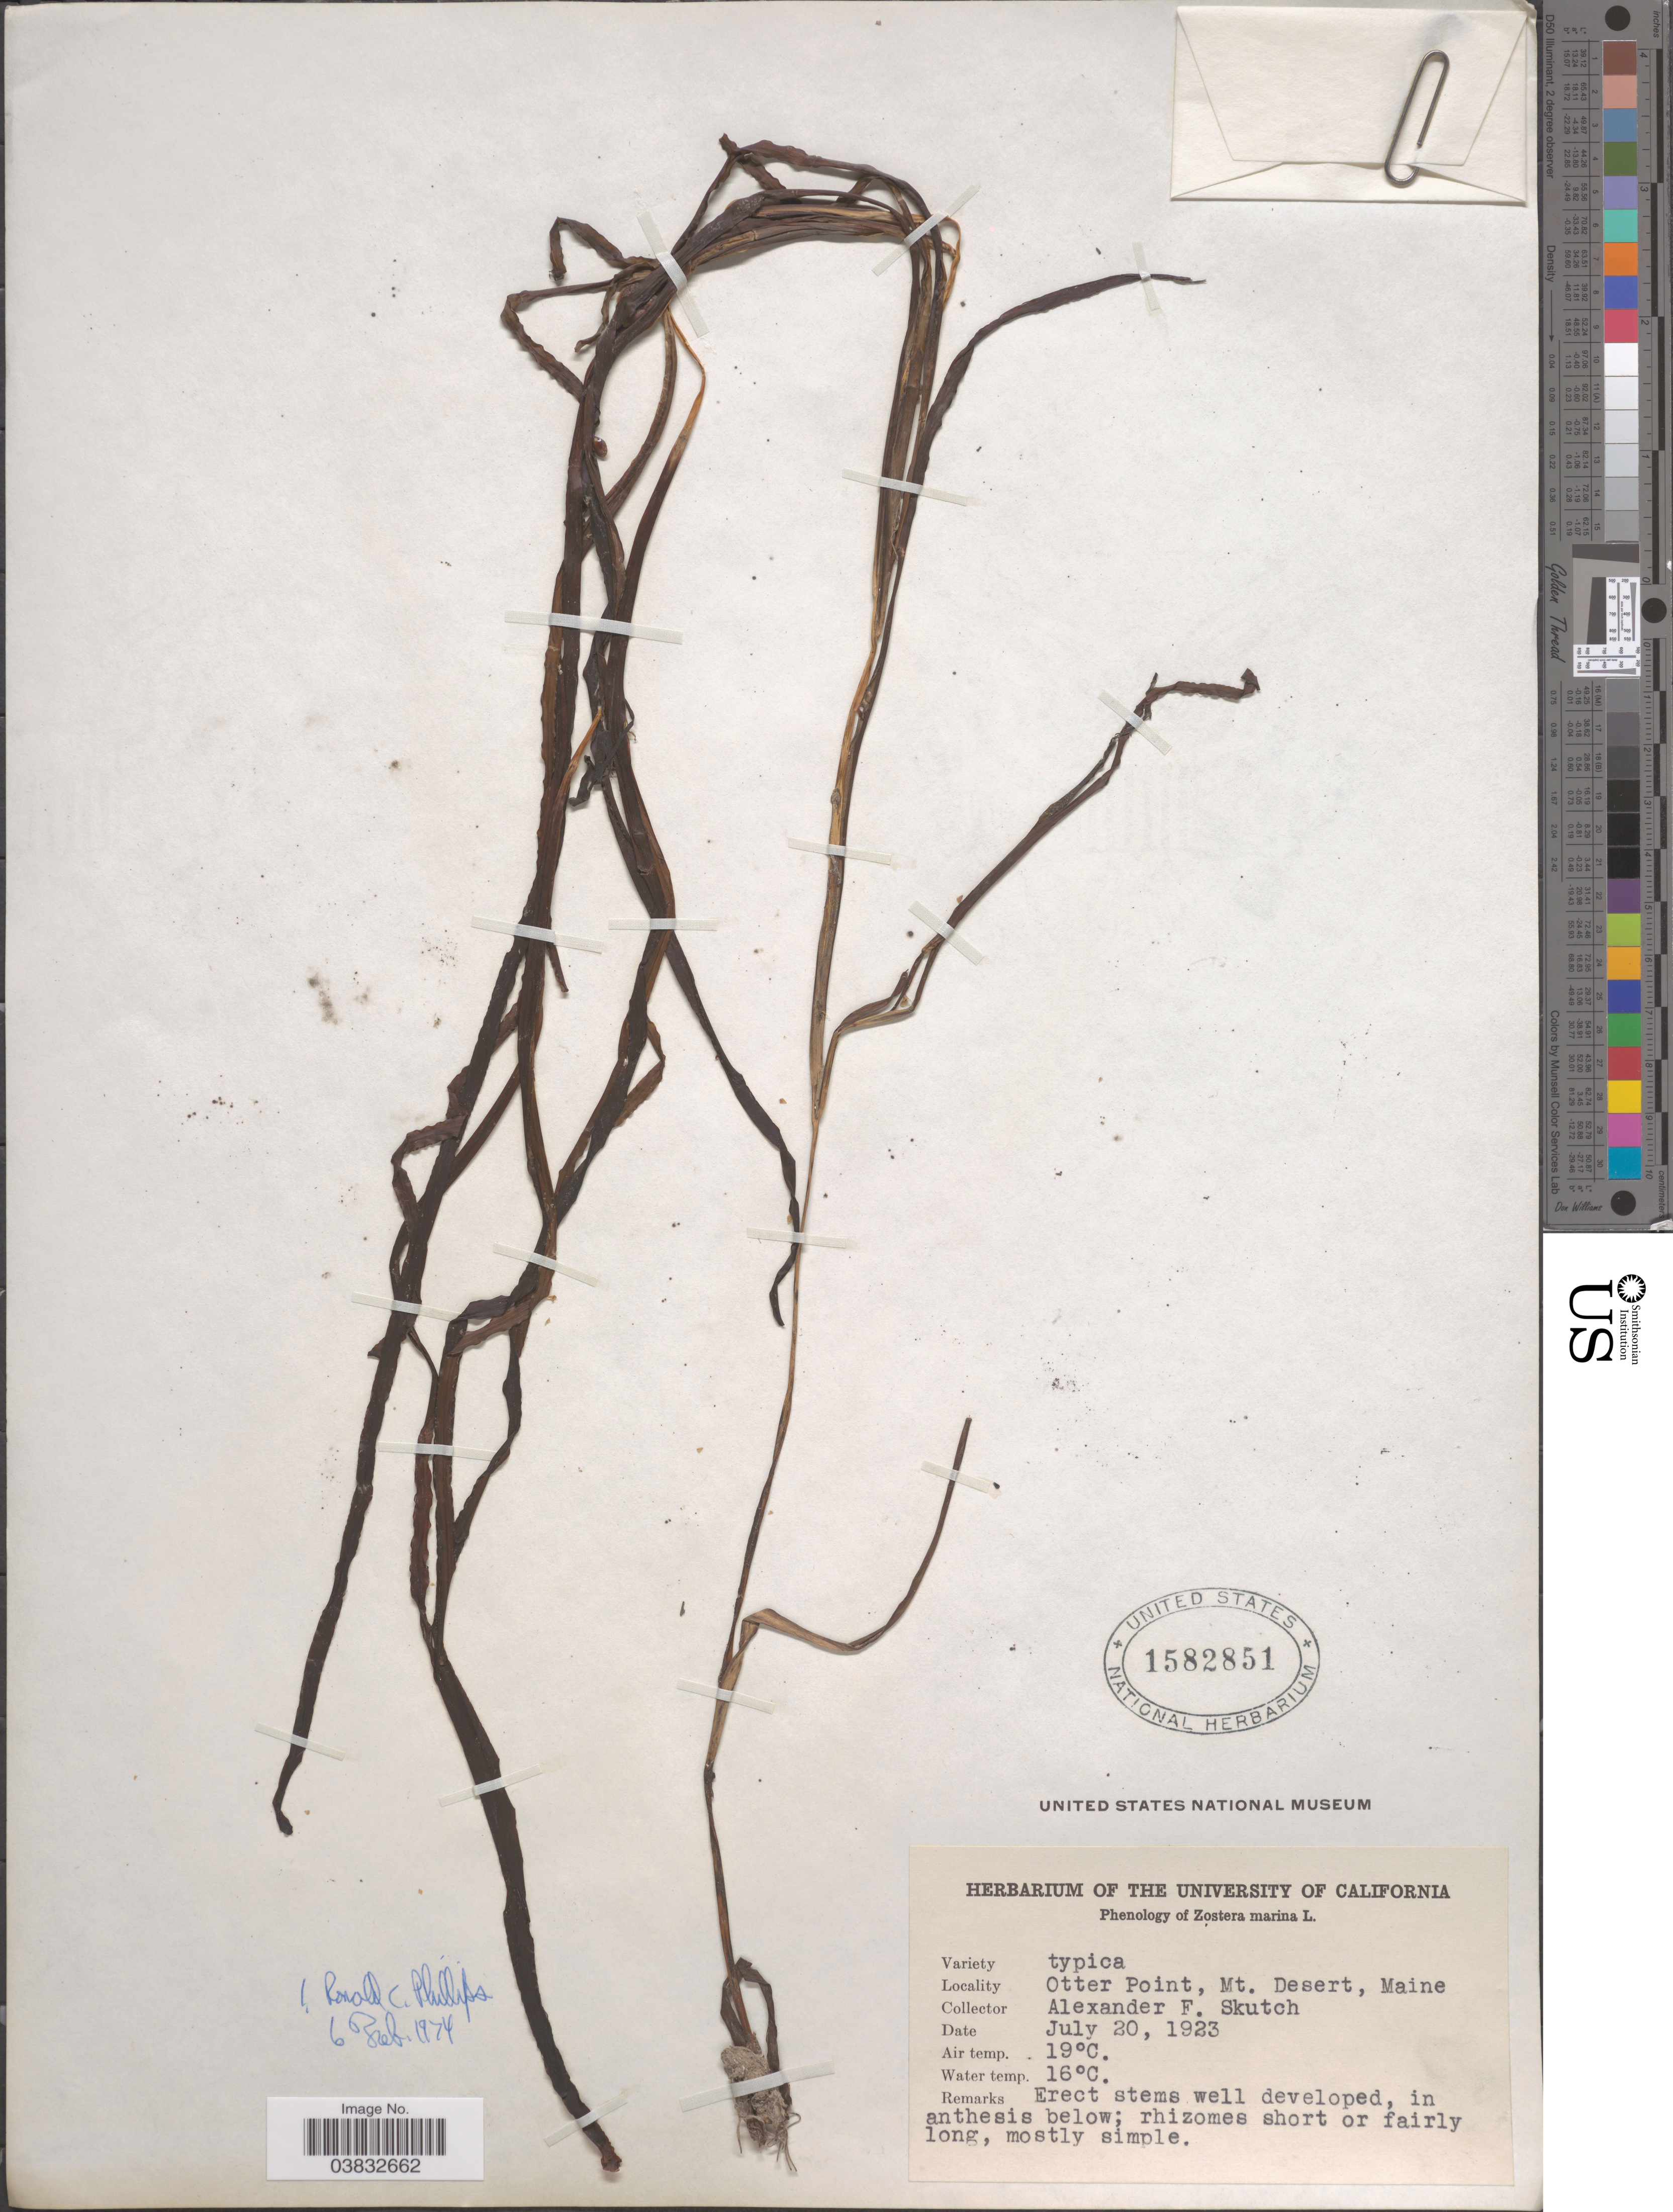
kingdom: Plantae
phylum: Tracheophyta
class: Liliopsida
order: Alismatales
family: Zosteraceae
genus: Zostera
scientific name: Zostera marina var. typica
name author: L.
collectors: A. F. Skutch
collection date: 1923-07-20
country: United States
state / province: Maine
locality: Otter Point, Mt. Desert.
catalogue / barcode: US 1582851